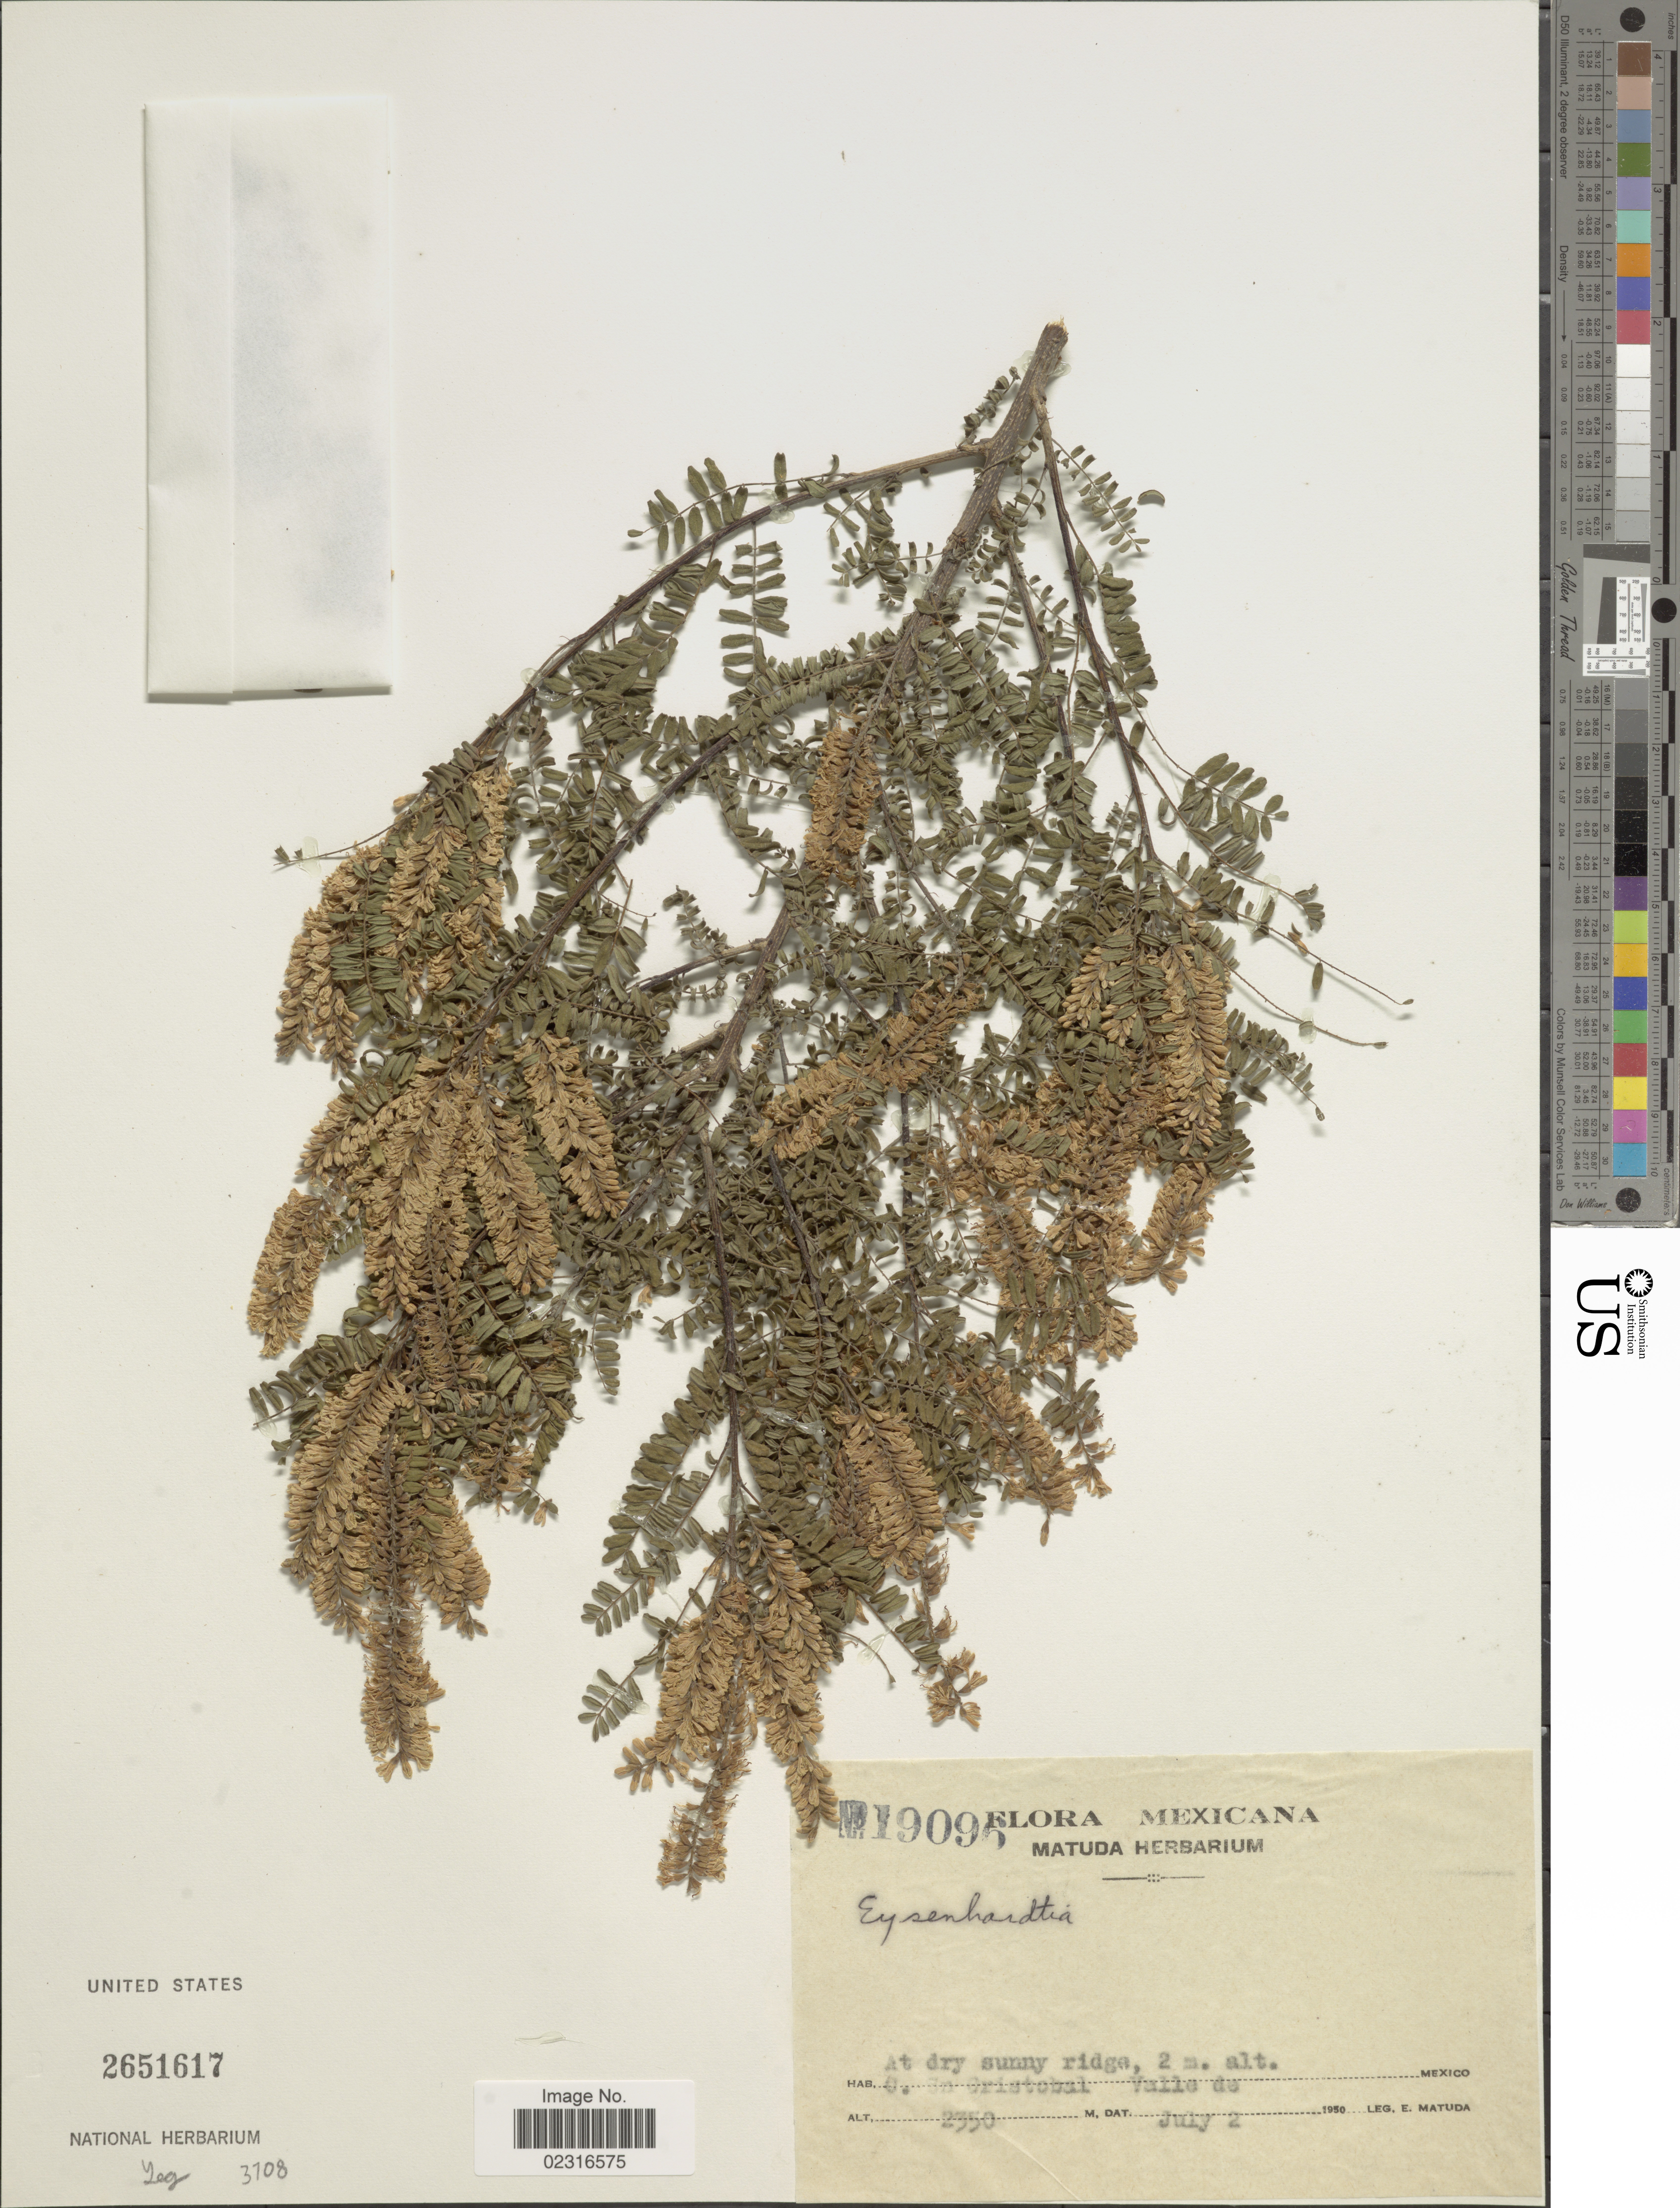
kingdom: Plantae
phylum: Tracheophyta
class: Magnoliopsida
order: Fabales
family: Fabaceae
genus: Eysenhardtia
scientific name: Eysenhardtia sp.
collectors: E. Matuda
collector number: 19096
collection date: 1950-07-02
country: Mexico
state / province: México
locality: At dry sunny ridge. O. Sn. Cristobal. Valle de Mexico.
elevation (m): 2350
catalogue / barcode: US 2651617